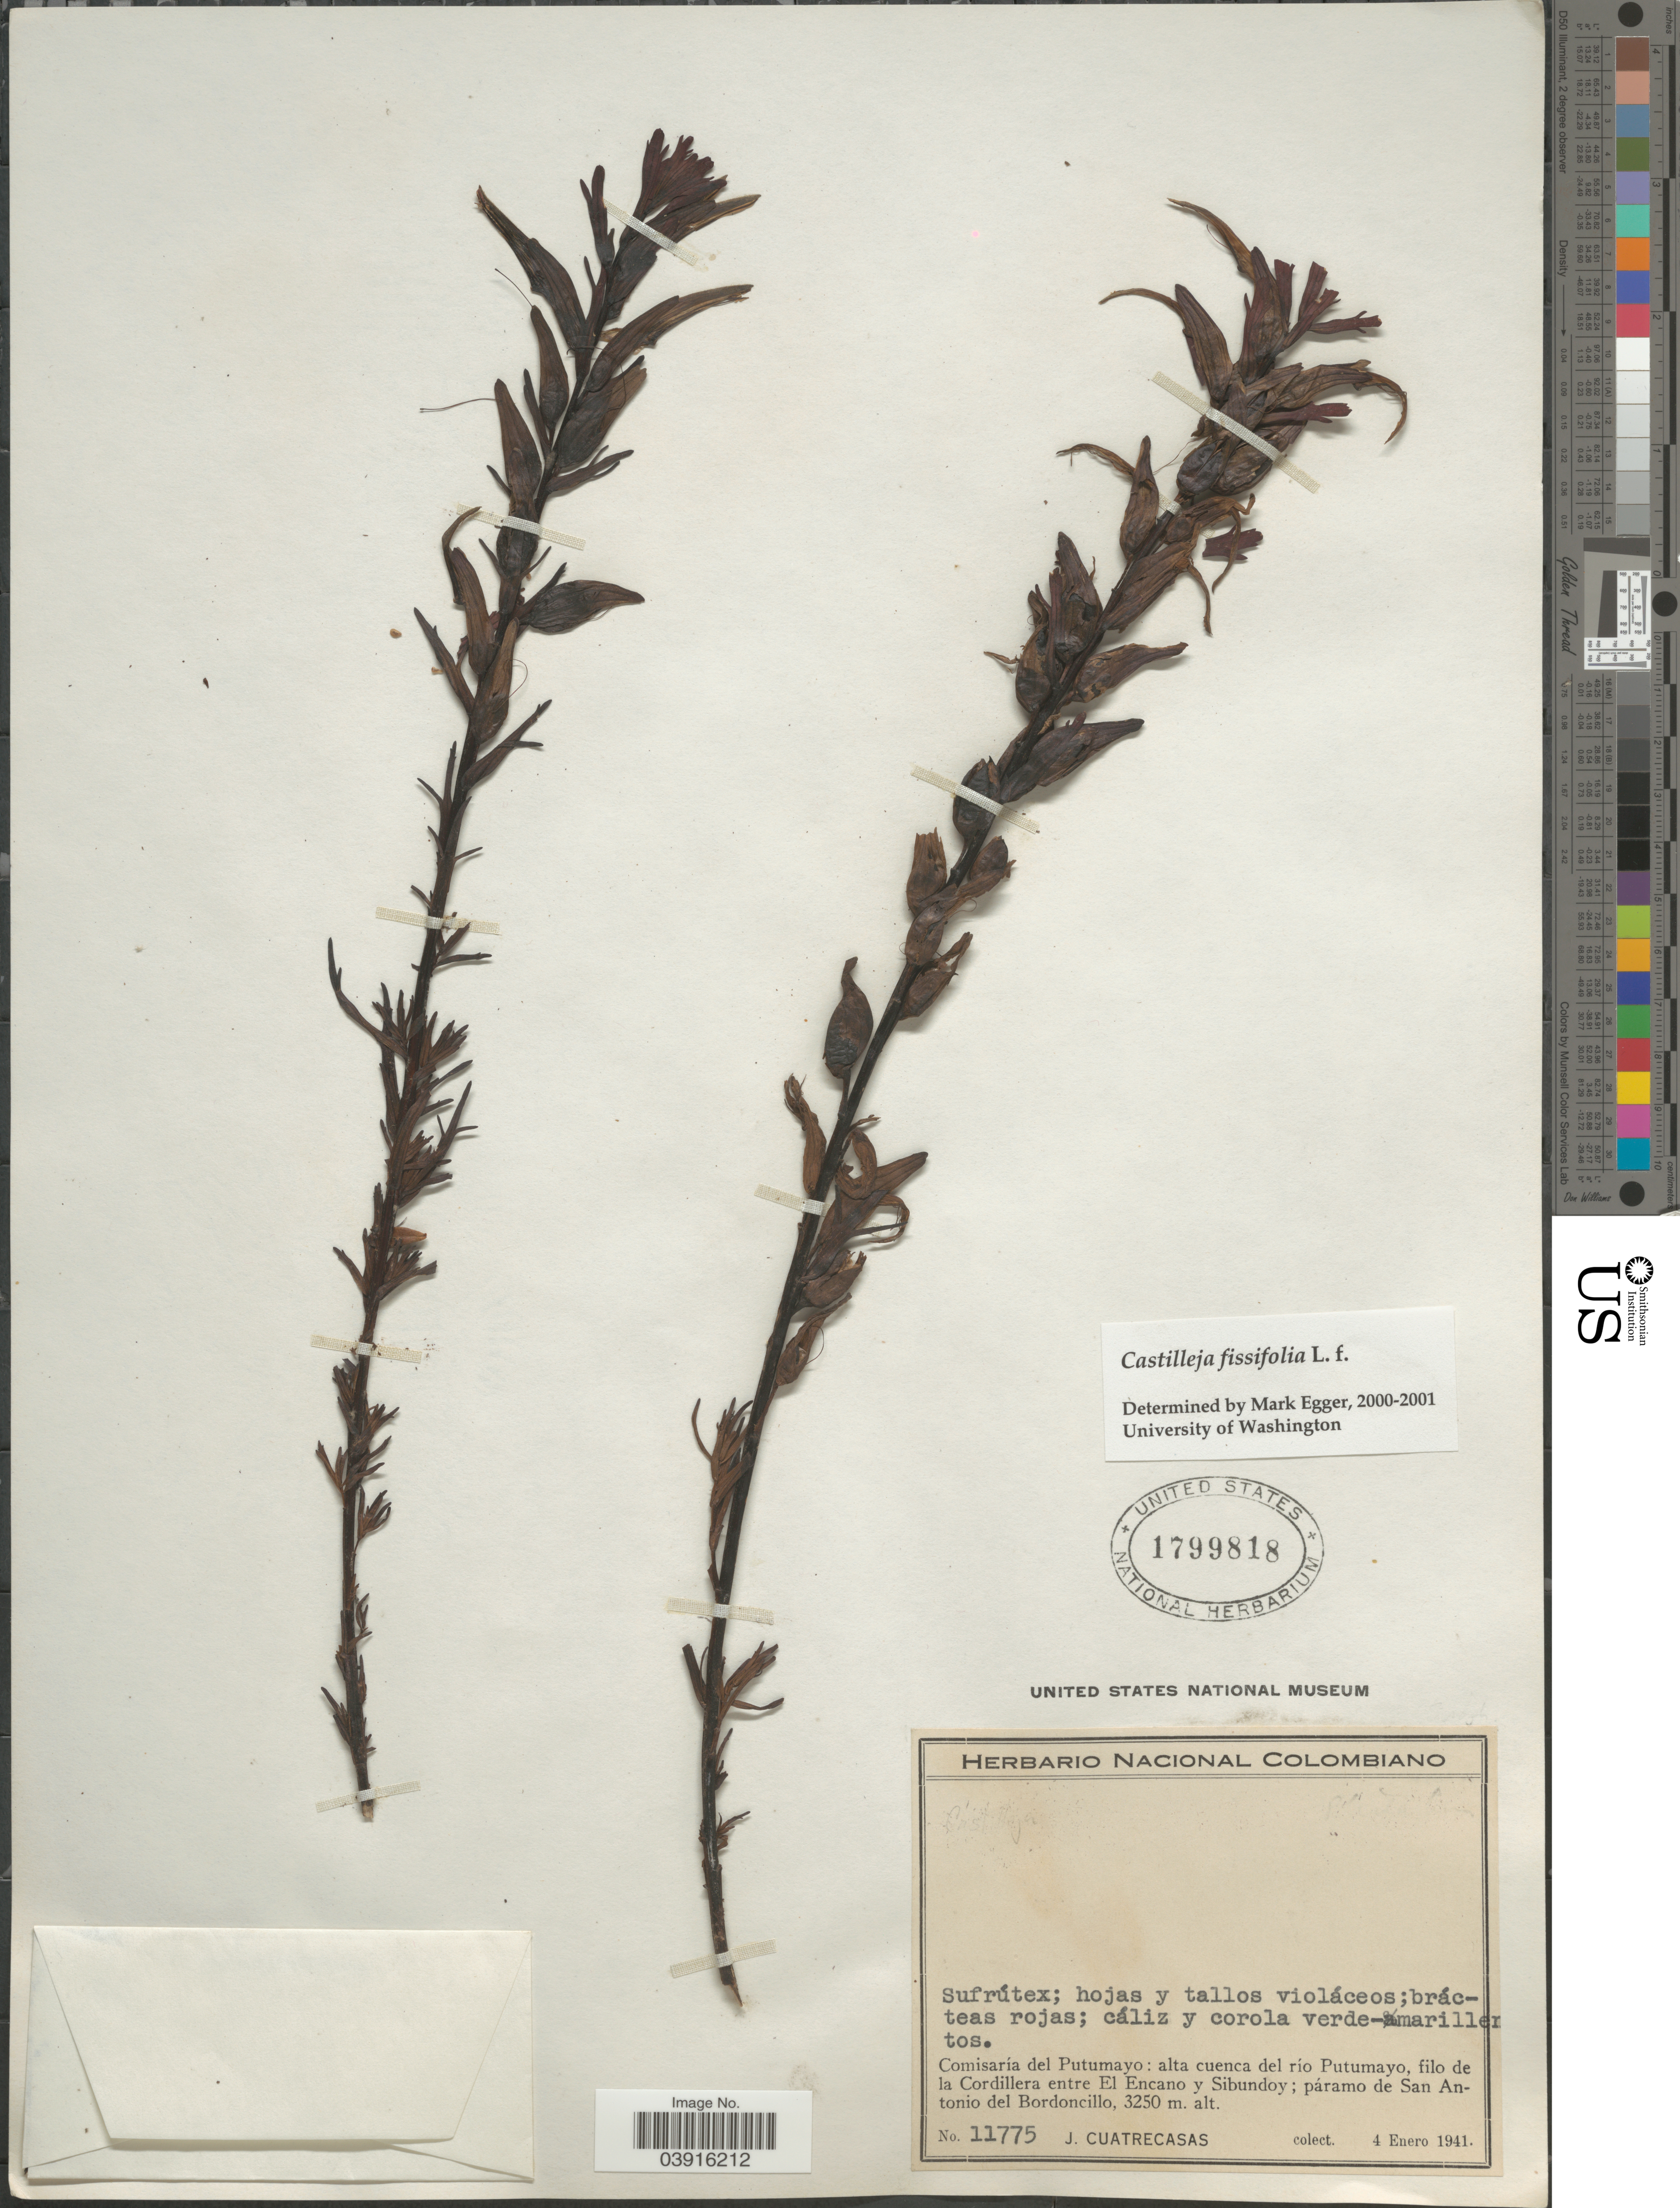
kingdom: Plantae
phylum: Tracheophyta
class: Magnoliopsida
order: Lamiales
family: Orobanchaceae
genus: Castilleja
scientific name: Castilleja fissifolia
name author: L. f.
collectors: J. Cuatrecasas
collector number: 11775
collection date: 1941-01-04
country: Colombia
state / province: Putumayo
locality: Comisaría del Putumayo: alta cuenca del río Putumayo, filo de la Cordillera entre El Encano y Sibundoy; páramo de San Antonio del Bordoncillo.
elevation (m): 3250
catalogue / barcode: US 1799818